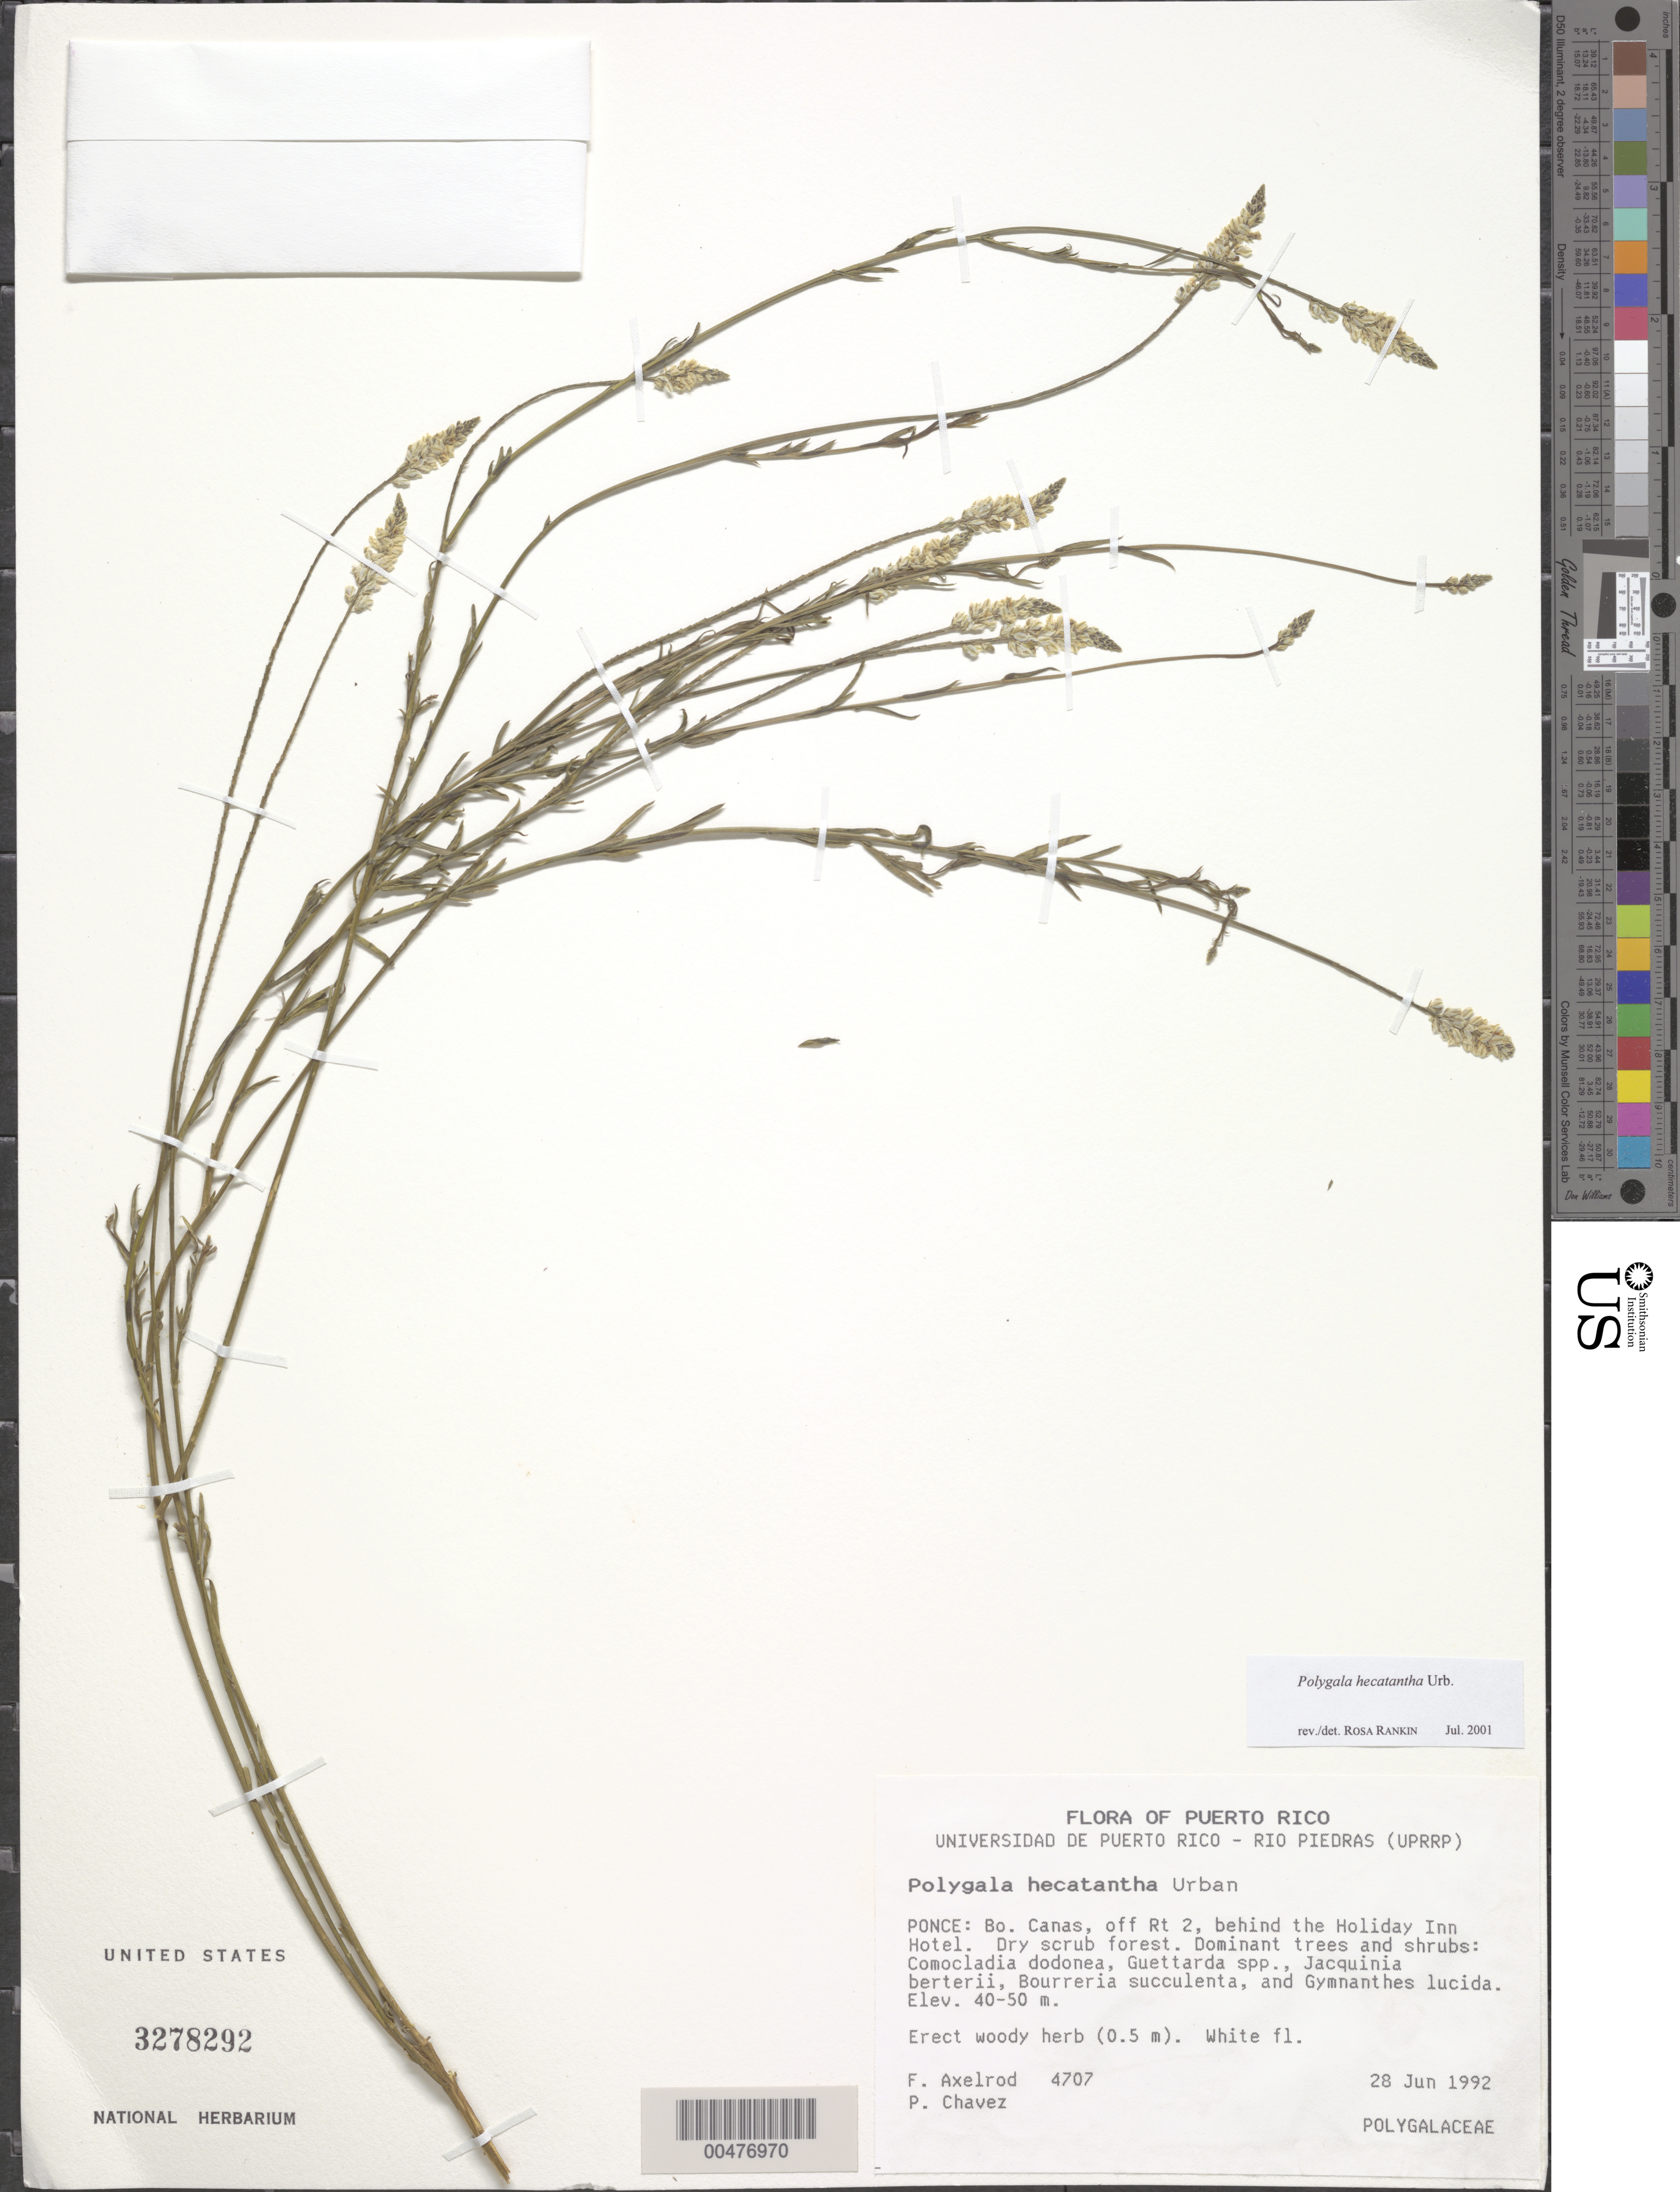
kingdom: Plantae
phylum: Tracheophyta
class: Magnoliopsida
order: Fabales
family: Polygalaceae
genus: Polygala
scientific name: Polygala hecatantha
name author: Urb.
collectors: F. S. Axelrod & P. Chavez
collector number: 4707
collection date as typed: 28 Jun 1992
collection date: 1992-06-28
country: Puerto Rico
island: Greater Antilles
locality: Ponce: Bo. Canas, off Rt. 2, behind the Holiday Inn Hotel.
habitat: Dry scrub forest.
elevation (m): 40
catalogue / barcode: US 3278292